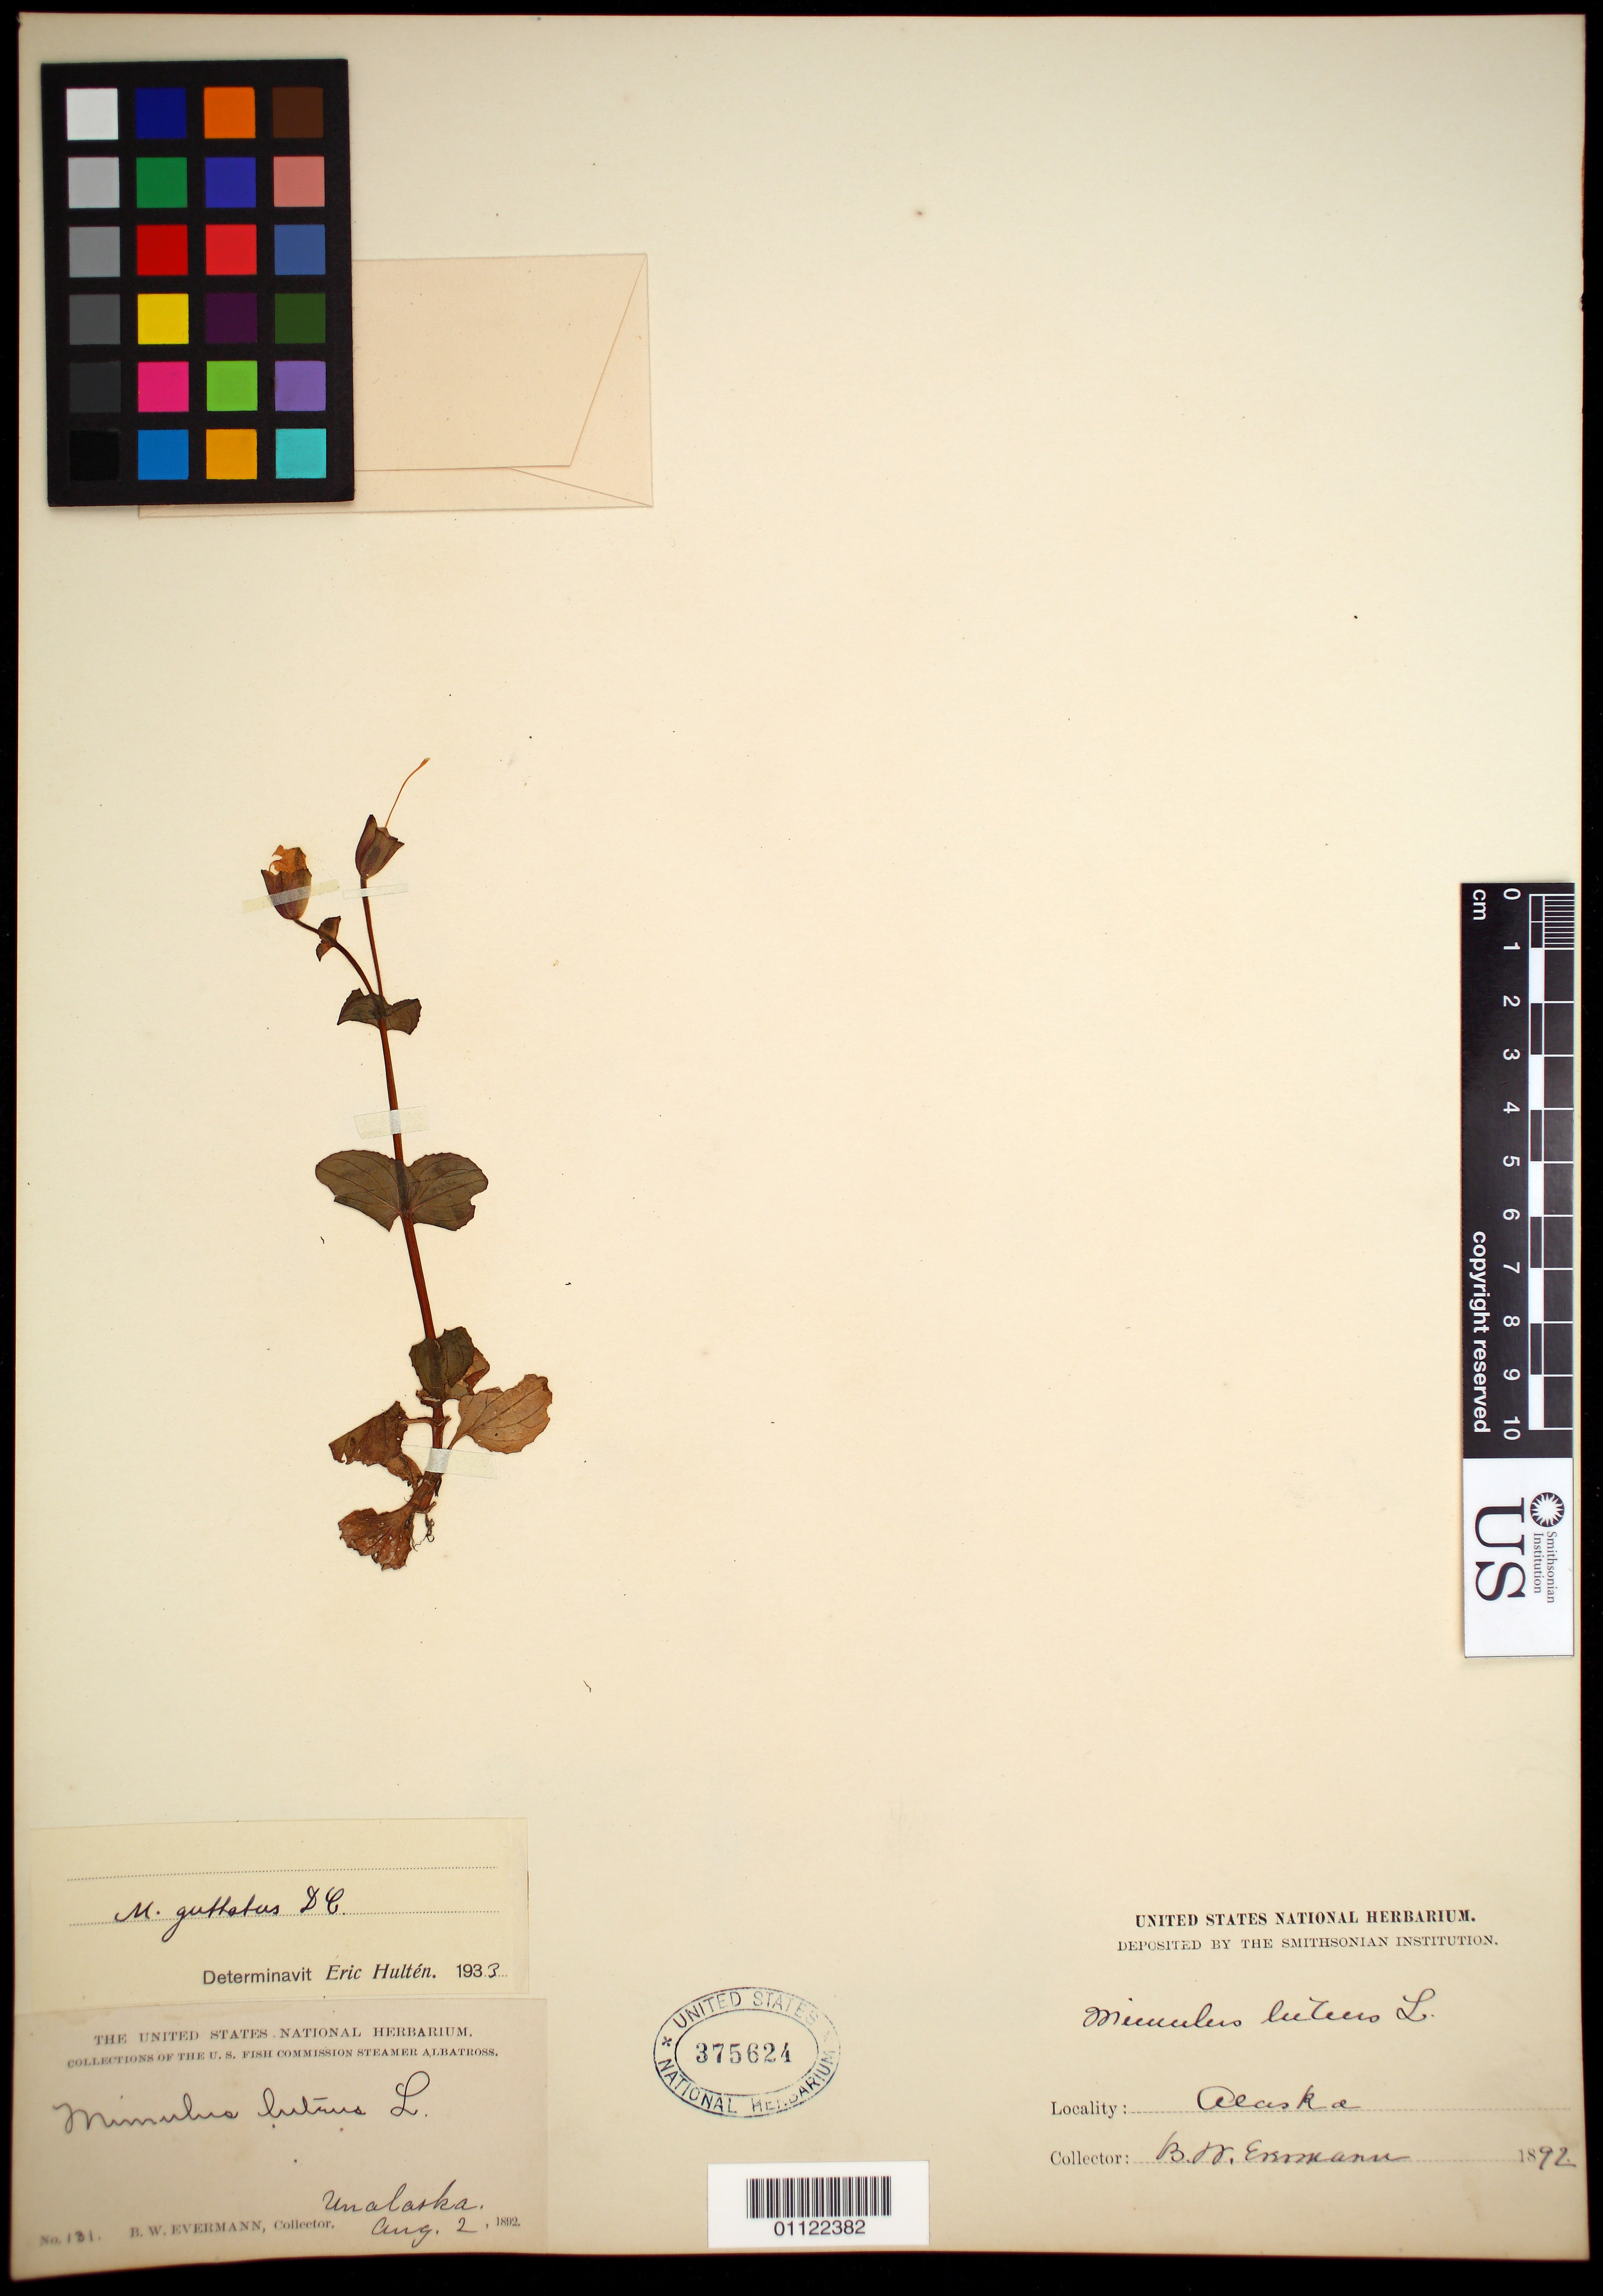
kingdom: Plantae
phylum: Tracheophyta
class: Magnoliopsida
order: Lamiales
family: Phrymaceae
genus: Mimulus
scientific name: Mimulus guttatus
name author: DC.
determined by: Hultén, [O.] Eric G.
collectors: B. W. Evermann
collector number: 131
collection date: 1892-08-02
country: United States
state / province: Alaska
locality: Unalaska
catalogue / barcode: US 375624